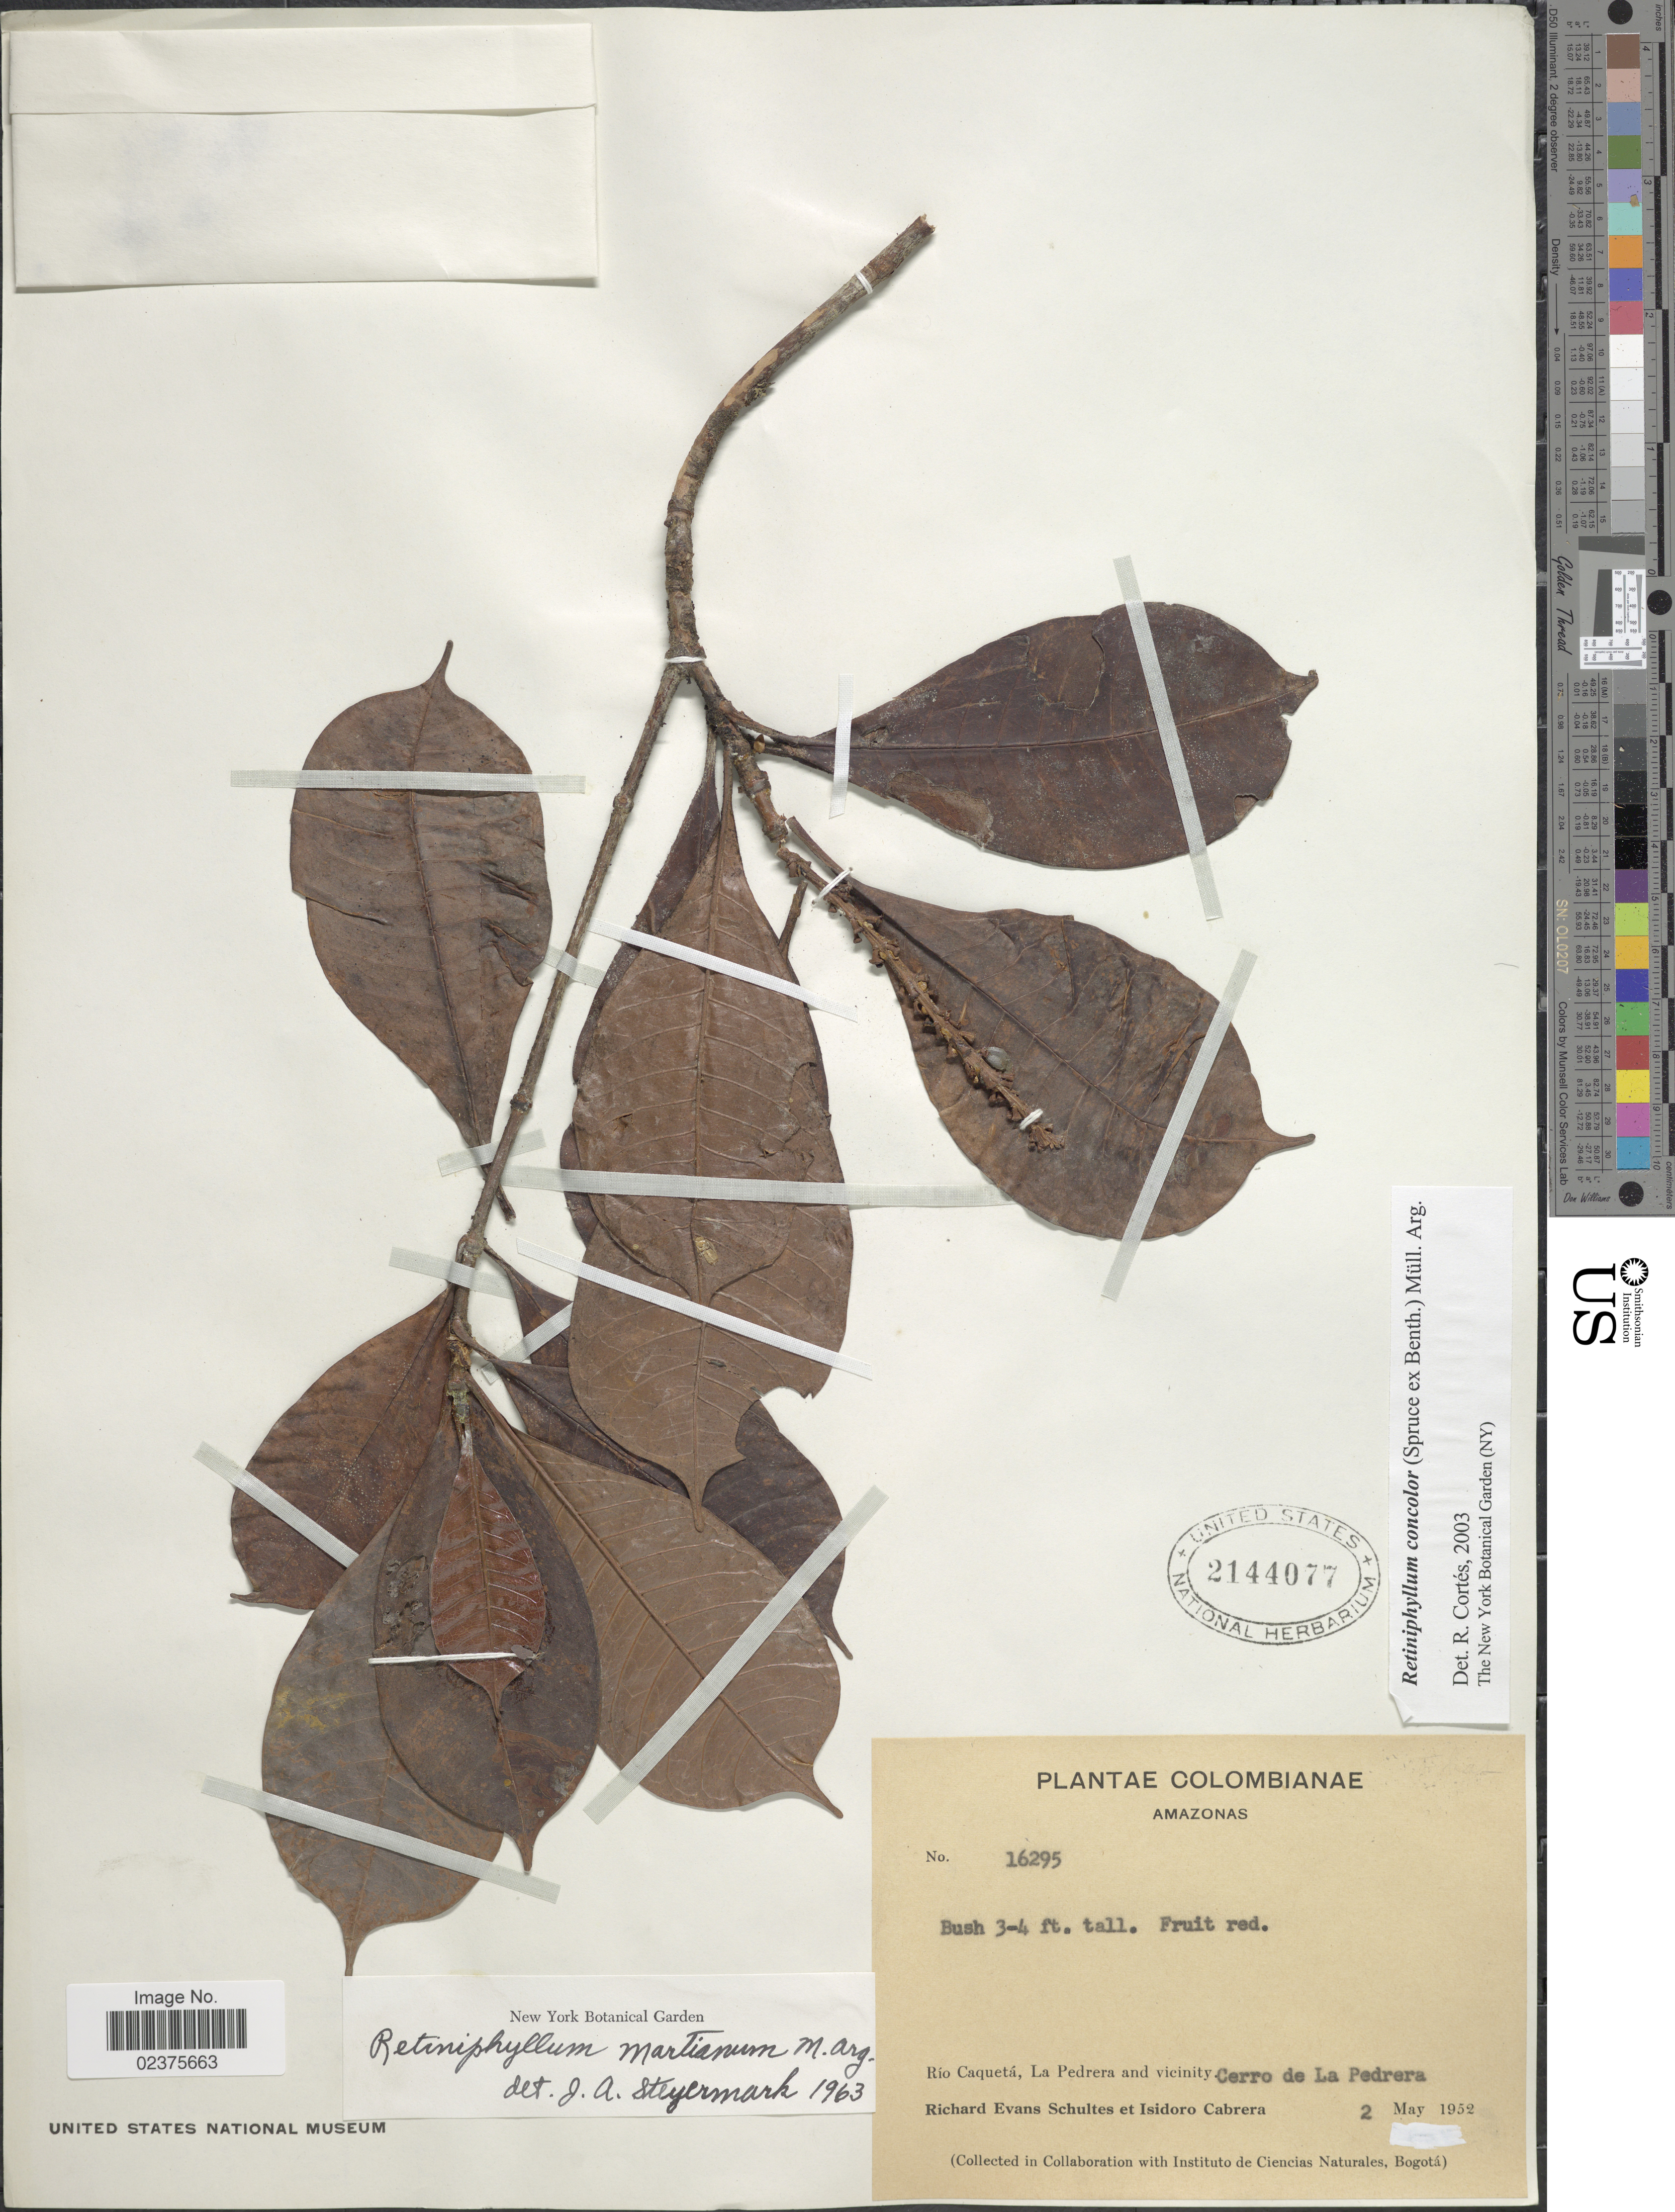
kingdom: Plantae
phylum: Tracheophyta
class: Magnoliopsida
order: Gentianales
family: Rubiaceae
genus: Retiniphyllum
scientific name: Retiniphyllum concolor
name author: (Spruce ex Benth.) Müll. Arg.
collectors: R. E. Schultes & I. Cabrera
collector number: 16295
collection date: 1952-05-02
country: Colombia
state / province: Amazônas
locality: Río Caquetá, La Pedrera and vicinity. Cerro de La Pedrera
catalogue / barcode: US 2144077